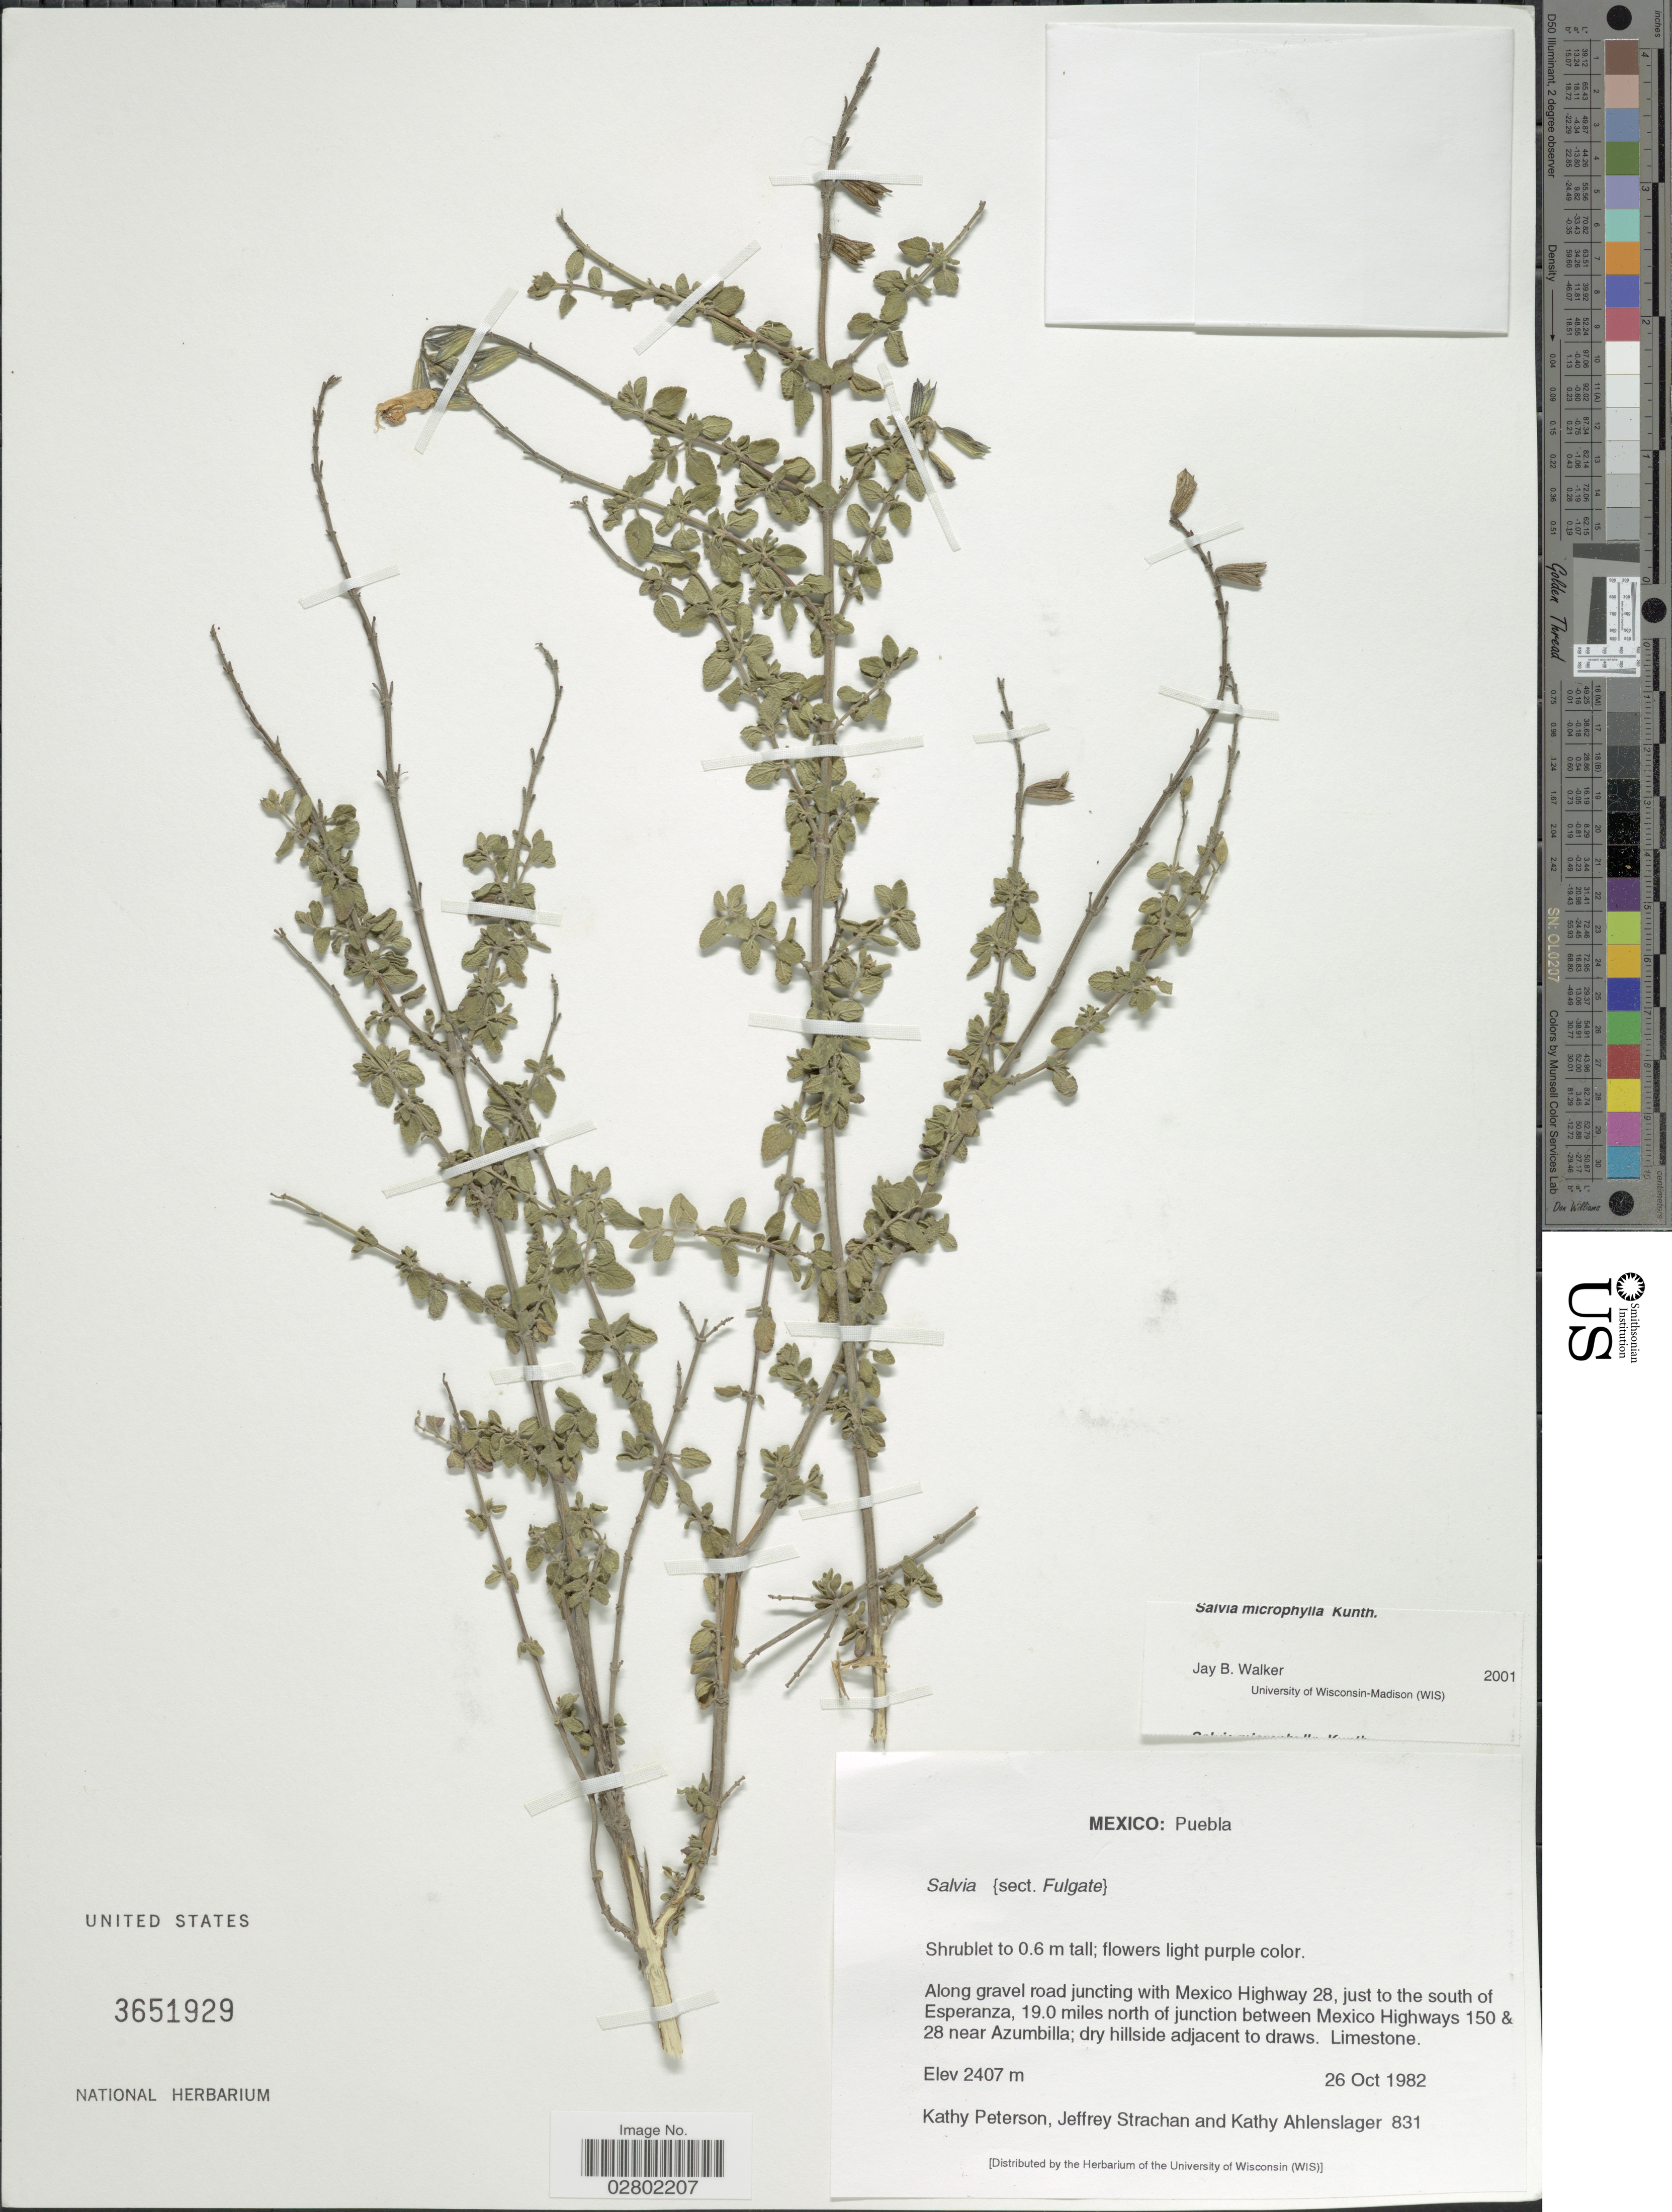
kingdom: Plantae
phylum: Tracheophyta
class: Magnoliopsida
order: Lamiales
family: Lamiaceae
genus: Salvia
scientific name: Salvia microphylla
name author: Kunth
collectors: K. Peterson, J. Strachan & K. Ahlenslager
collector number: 831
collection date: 1982-10-26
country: Mexico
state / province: Puebla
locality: Along gravel road juncting with Mexico Highway 28, just to the south of Esperanza, 19.0 miles north of junction between Mexico Highways 150 & 28 near Azumbilla.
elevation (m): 2407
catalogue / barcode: US 3651929